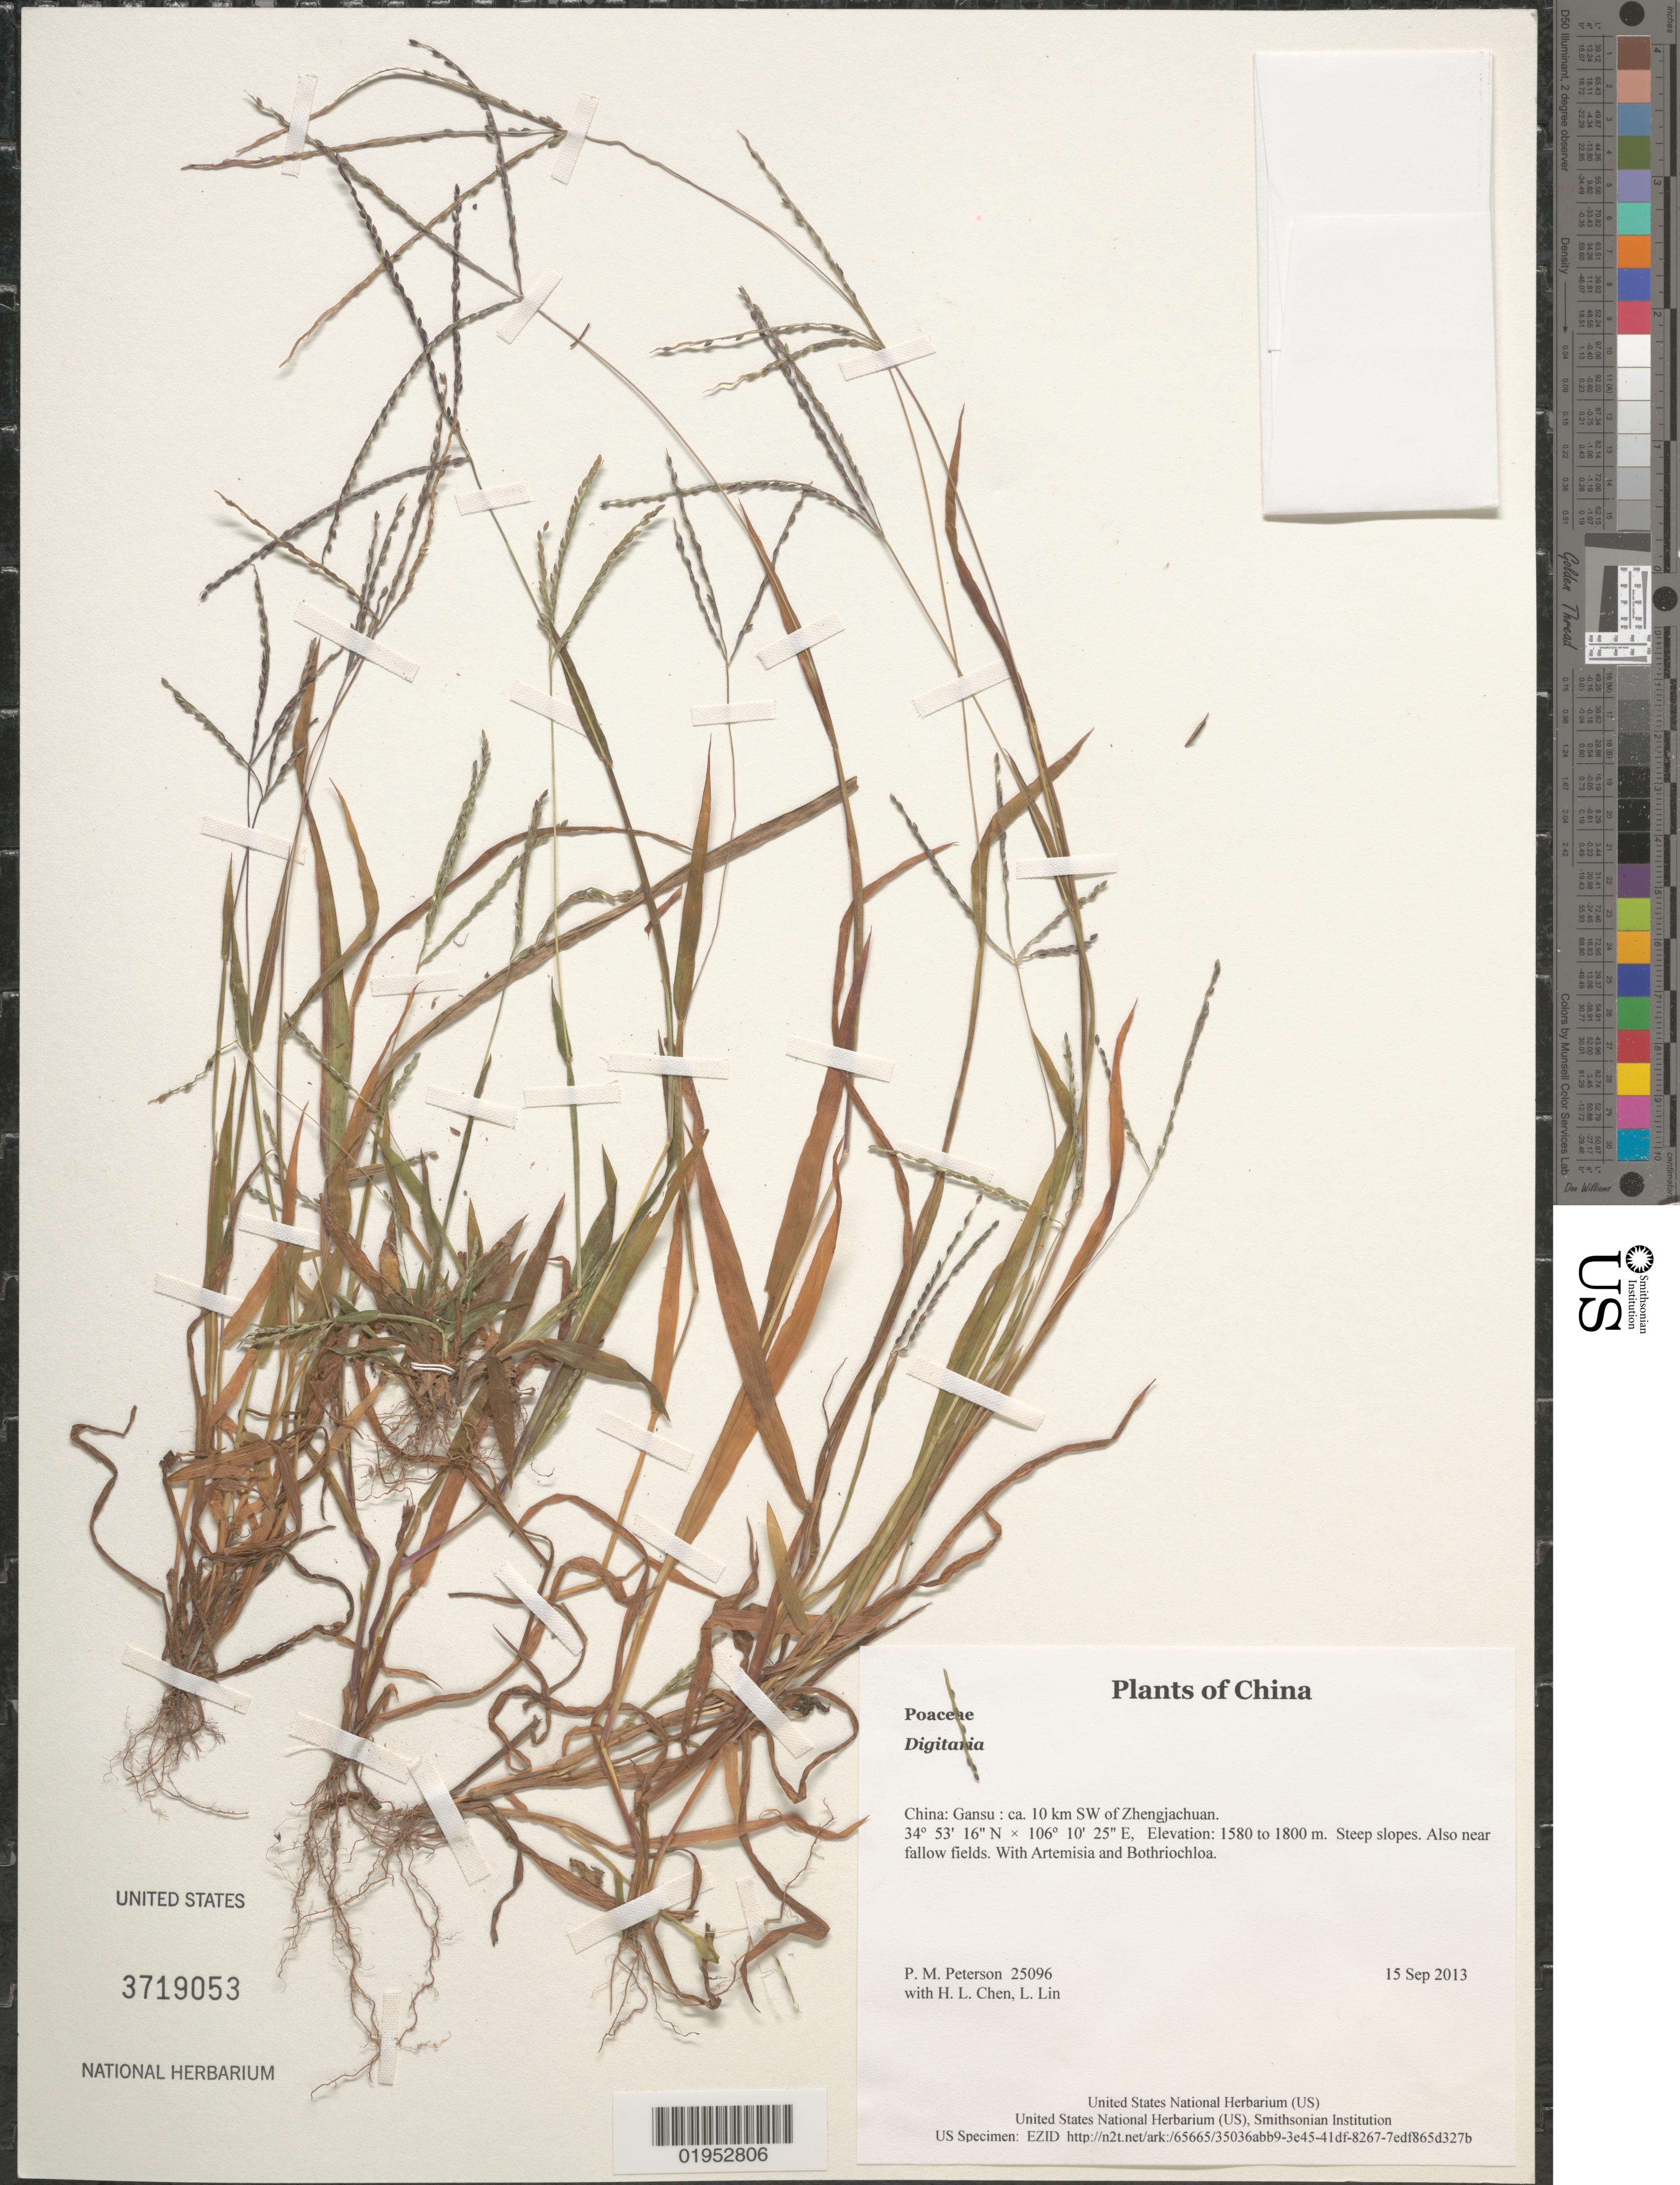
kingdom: Plantae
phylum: Tracheophyta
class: Liliopsida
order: Poales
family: Poaceae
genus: Digitaria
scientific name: Digitaria sp.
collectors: P. M. Peterson, H. L. Chen & L. Lin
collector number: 25096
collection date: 2013-09-15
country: China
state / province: Gansu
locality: ca. 10 km SW of Zhengjachuan.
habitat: Steep slopes. Also near fallow fields.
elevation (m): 1580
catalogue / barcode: US 3719053